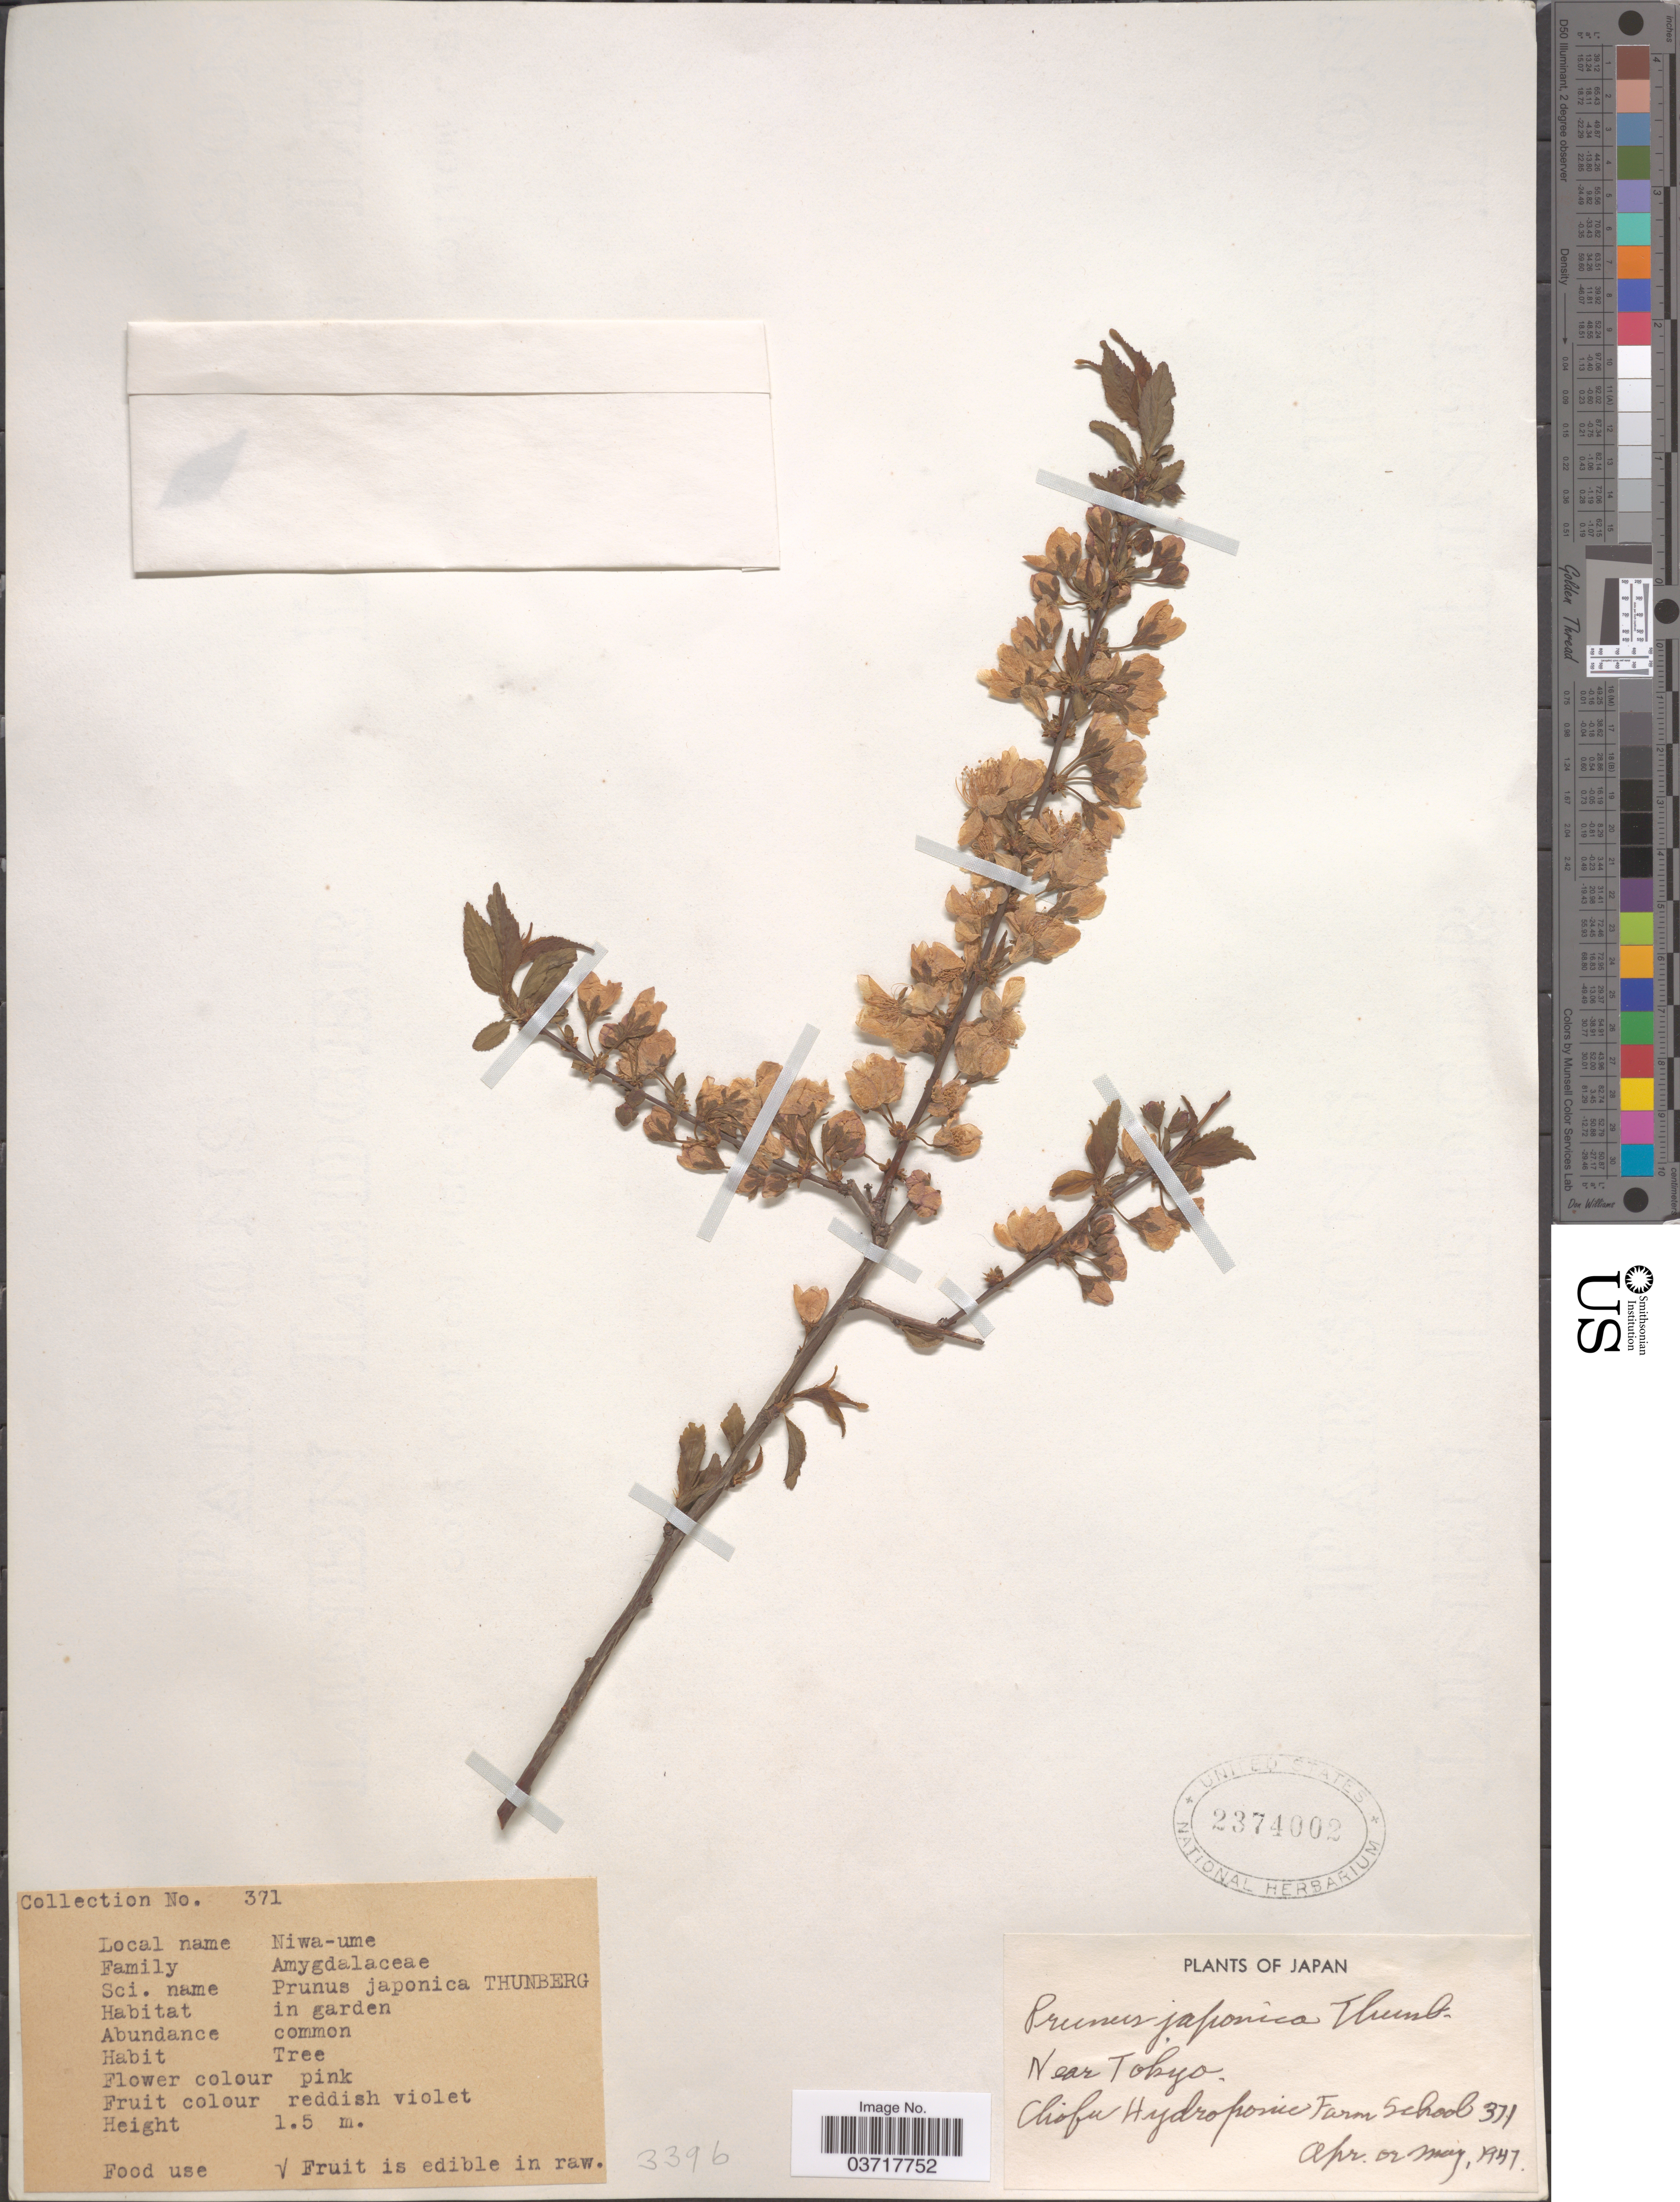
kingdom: Plantae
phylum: Tracheophyta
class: Magnoliopsida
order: Rosales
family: Rosaceae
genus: Prunus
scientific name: Prunus japonica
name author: Thunb.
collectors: Chofu Hydrofonic Farm School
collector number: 371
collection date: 1947-04/1947-05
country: Japan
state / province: Tokyo, Federal City of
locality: Near Tokyo.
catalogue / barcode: US 2374002